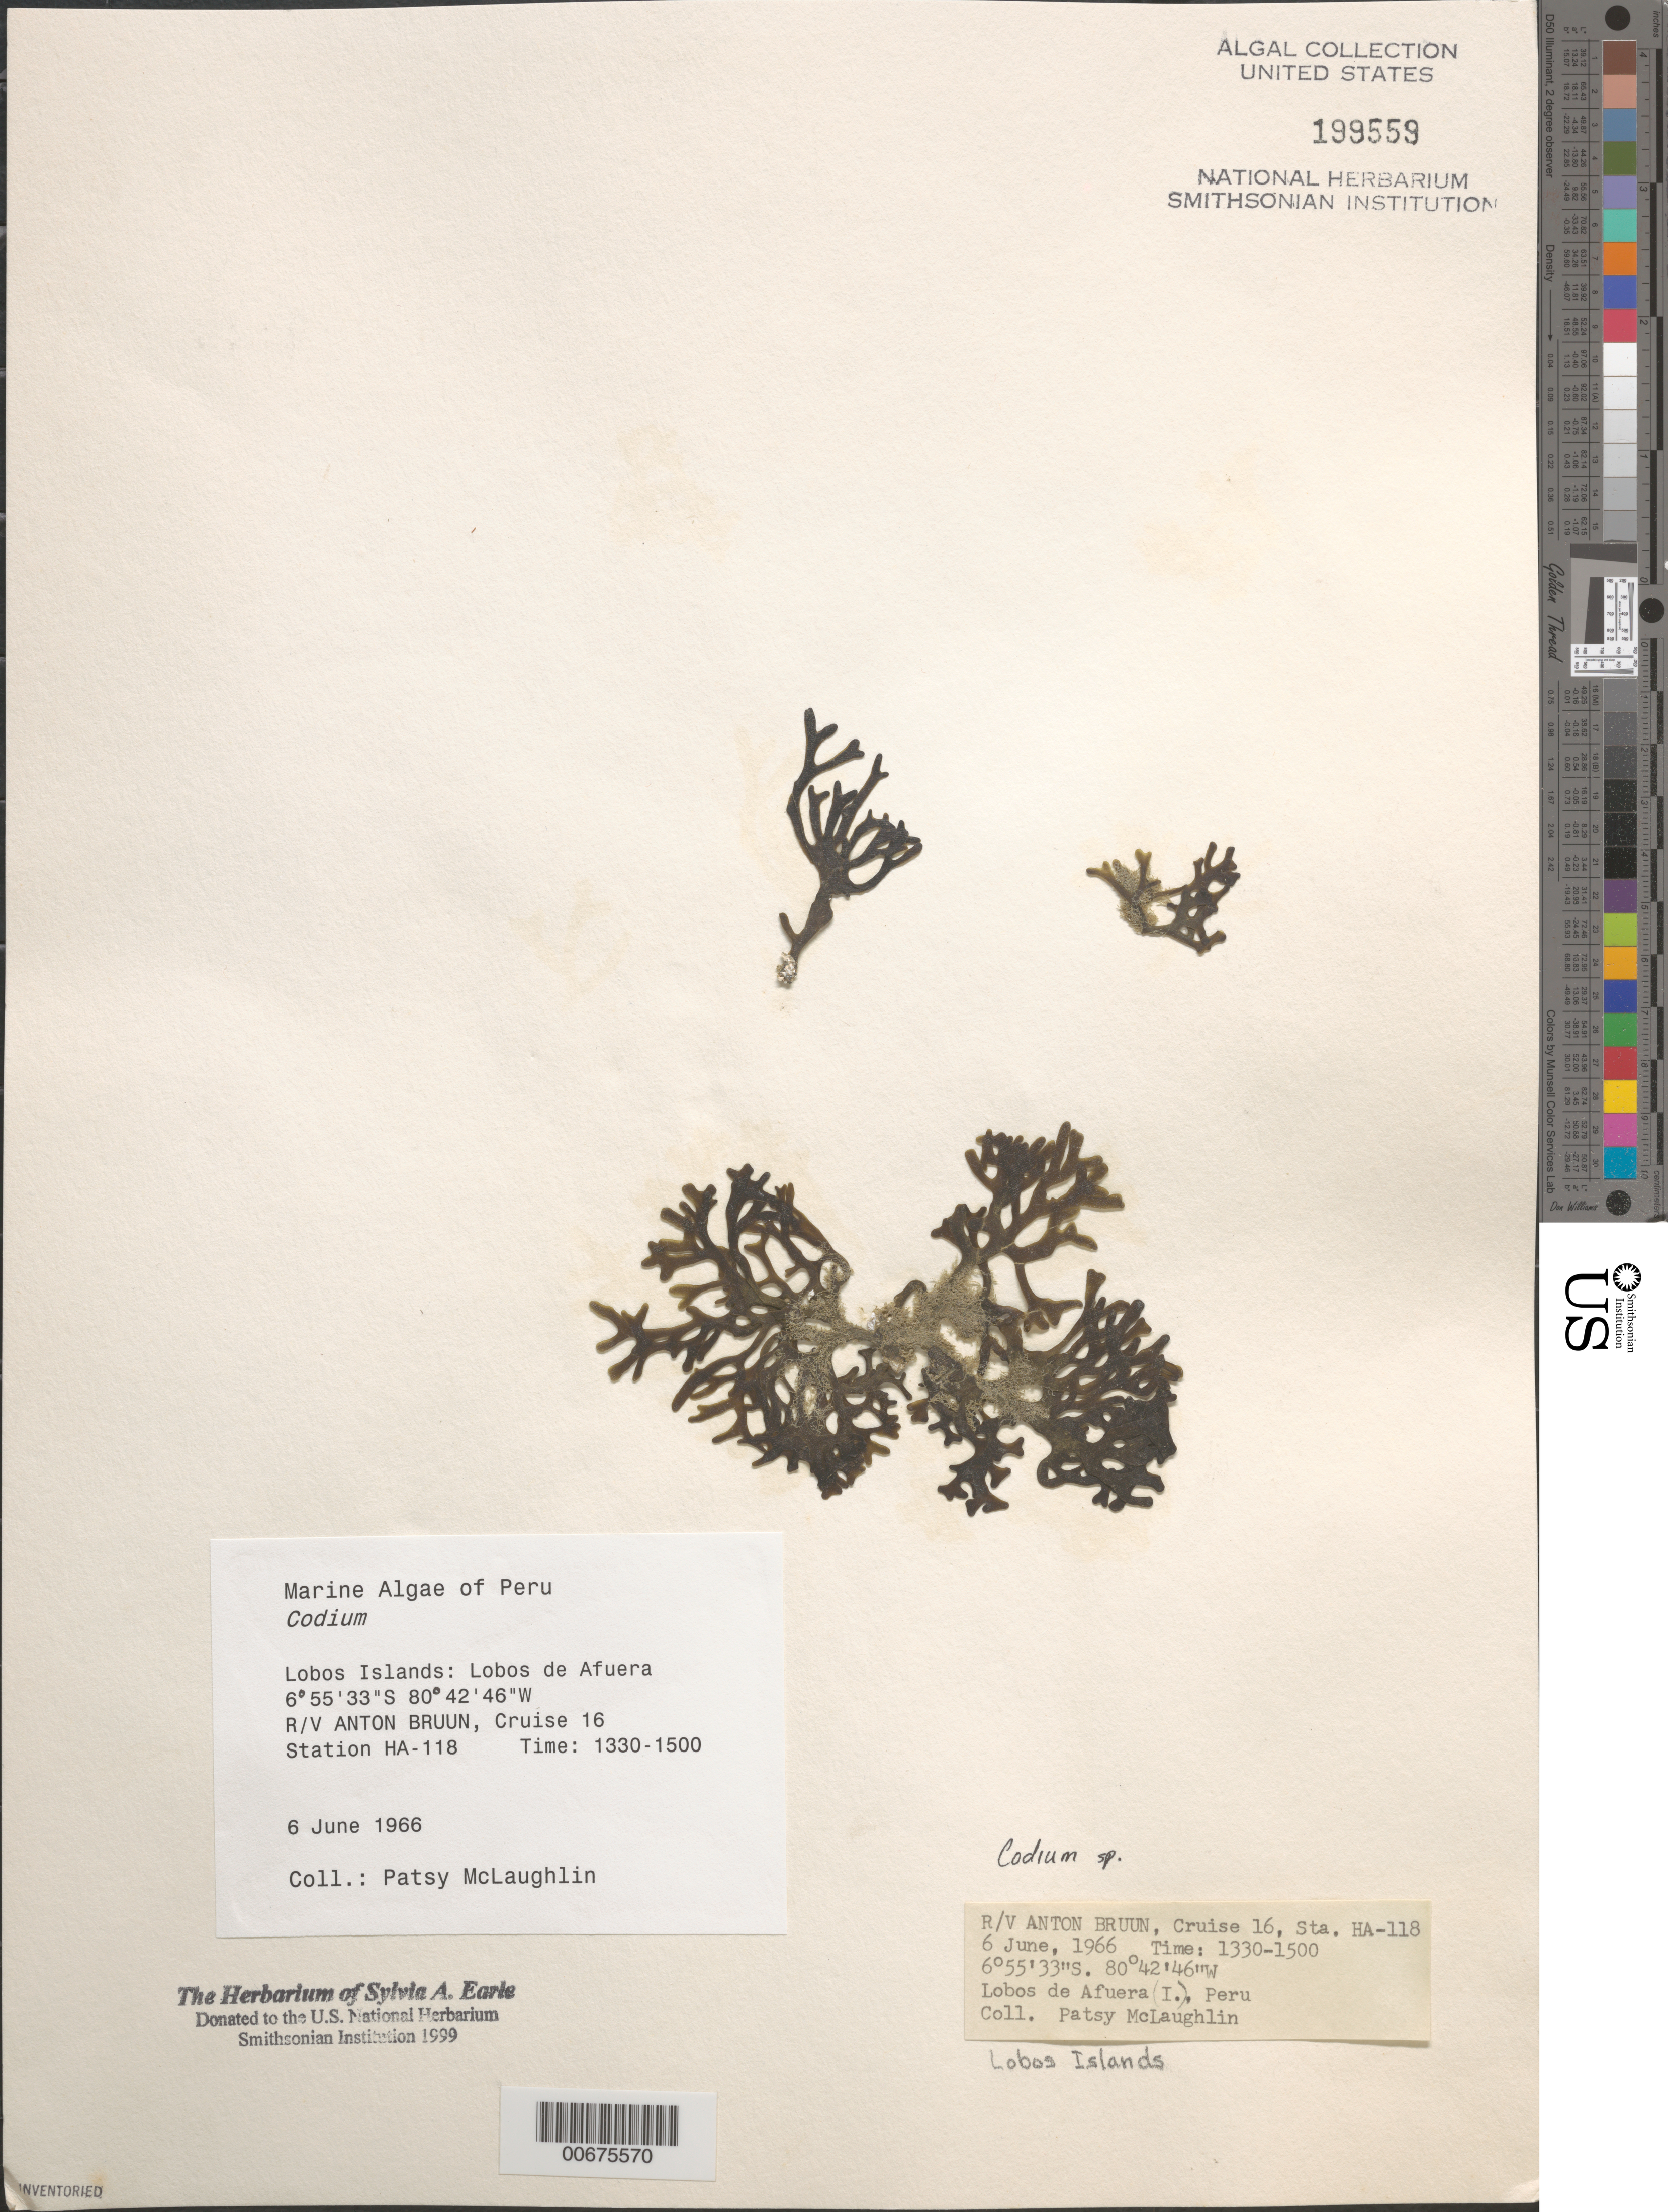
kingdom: Plantae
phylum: Chlorophyta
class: Ulvophyceae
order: Bryopsidales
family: Codiaceae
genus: Codium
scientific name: Codium sp.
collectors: P. McLaughlin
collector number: Station HA-118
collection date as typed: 06 Jun 1966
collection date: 1966-06-06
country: Peru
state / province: Lambayeque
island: Lobos de Afuera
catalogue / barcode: US 199559